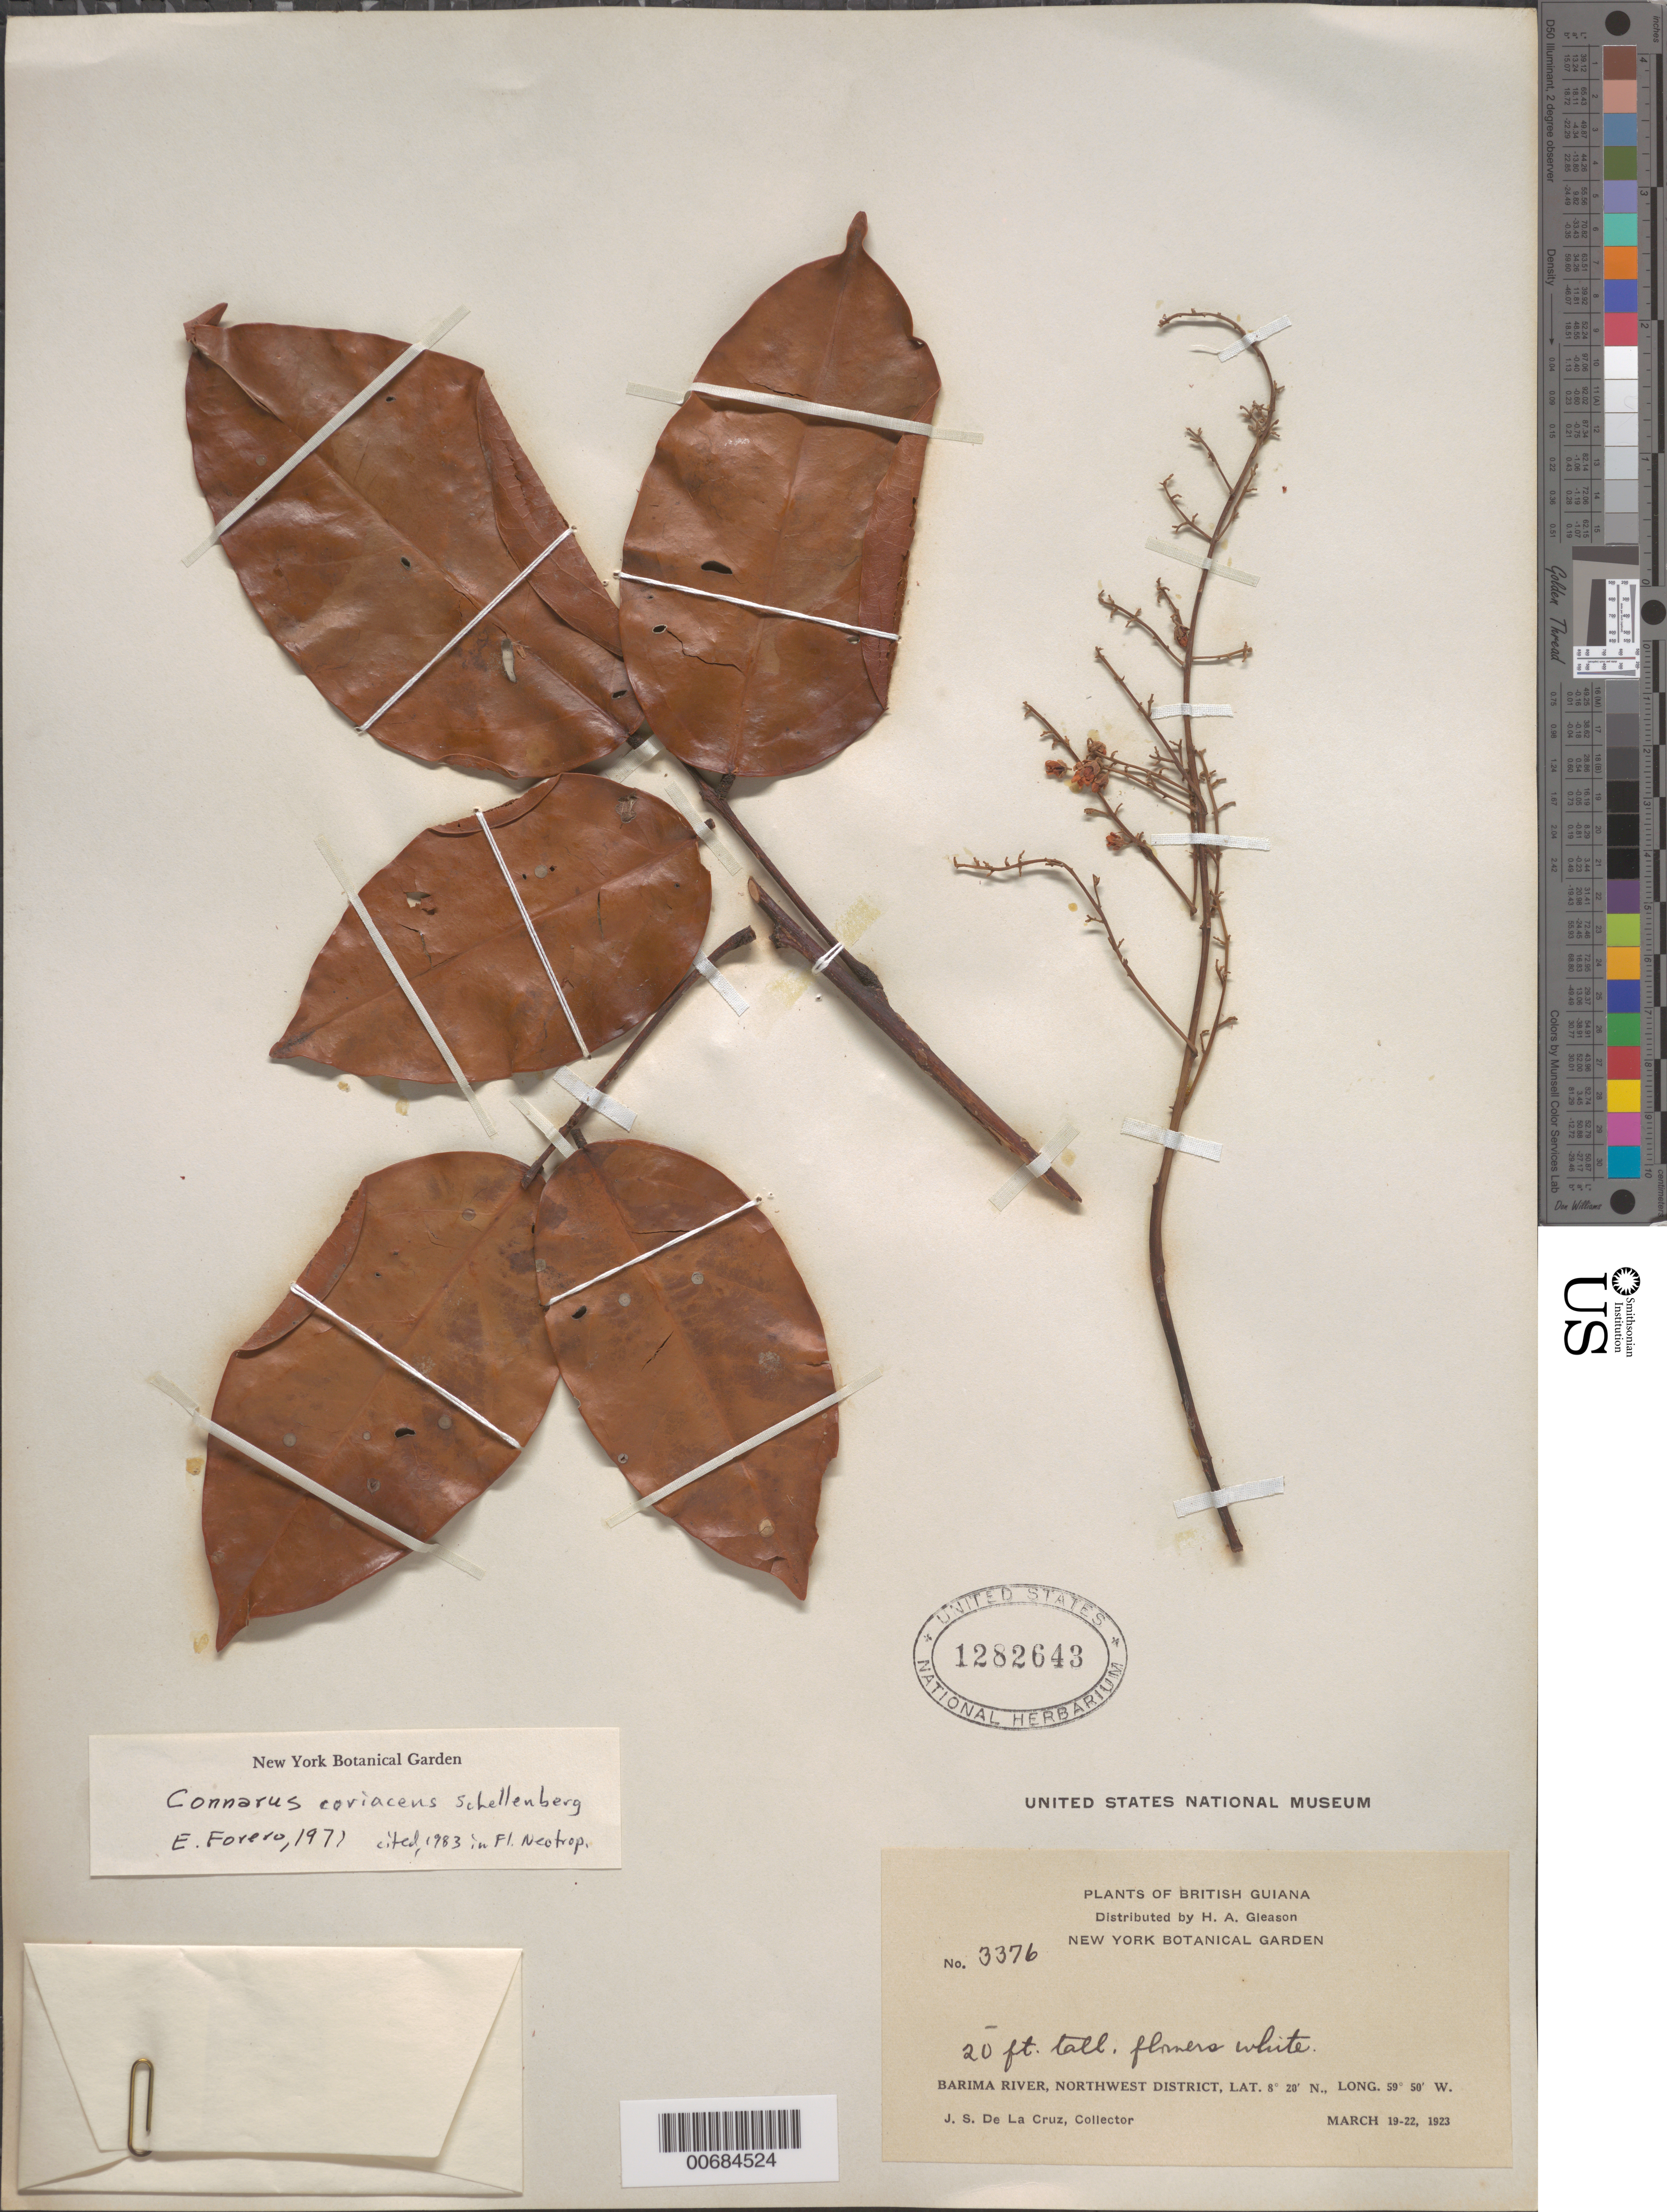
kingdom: Plantae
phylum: Tracheophyta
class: Magnoliopsida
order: Oxalidales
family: Connaraceae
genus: Connarus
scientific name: Connarus coriaceus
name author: G. Schellenb.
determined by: Forero, E.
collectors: J. S. de la Cruz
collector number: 3376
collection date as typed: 19-Mar-23 to 22-Mar-23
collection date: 1923-03-19/1923-03-22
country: Guyana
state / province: Barima-Waini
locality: Barima R., NW District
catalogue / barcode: US 1282643